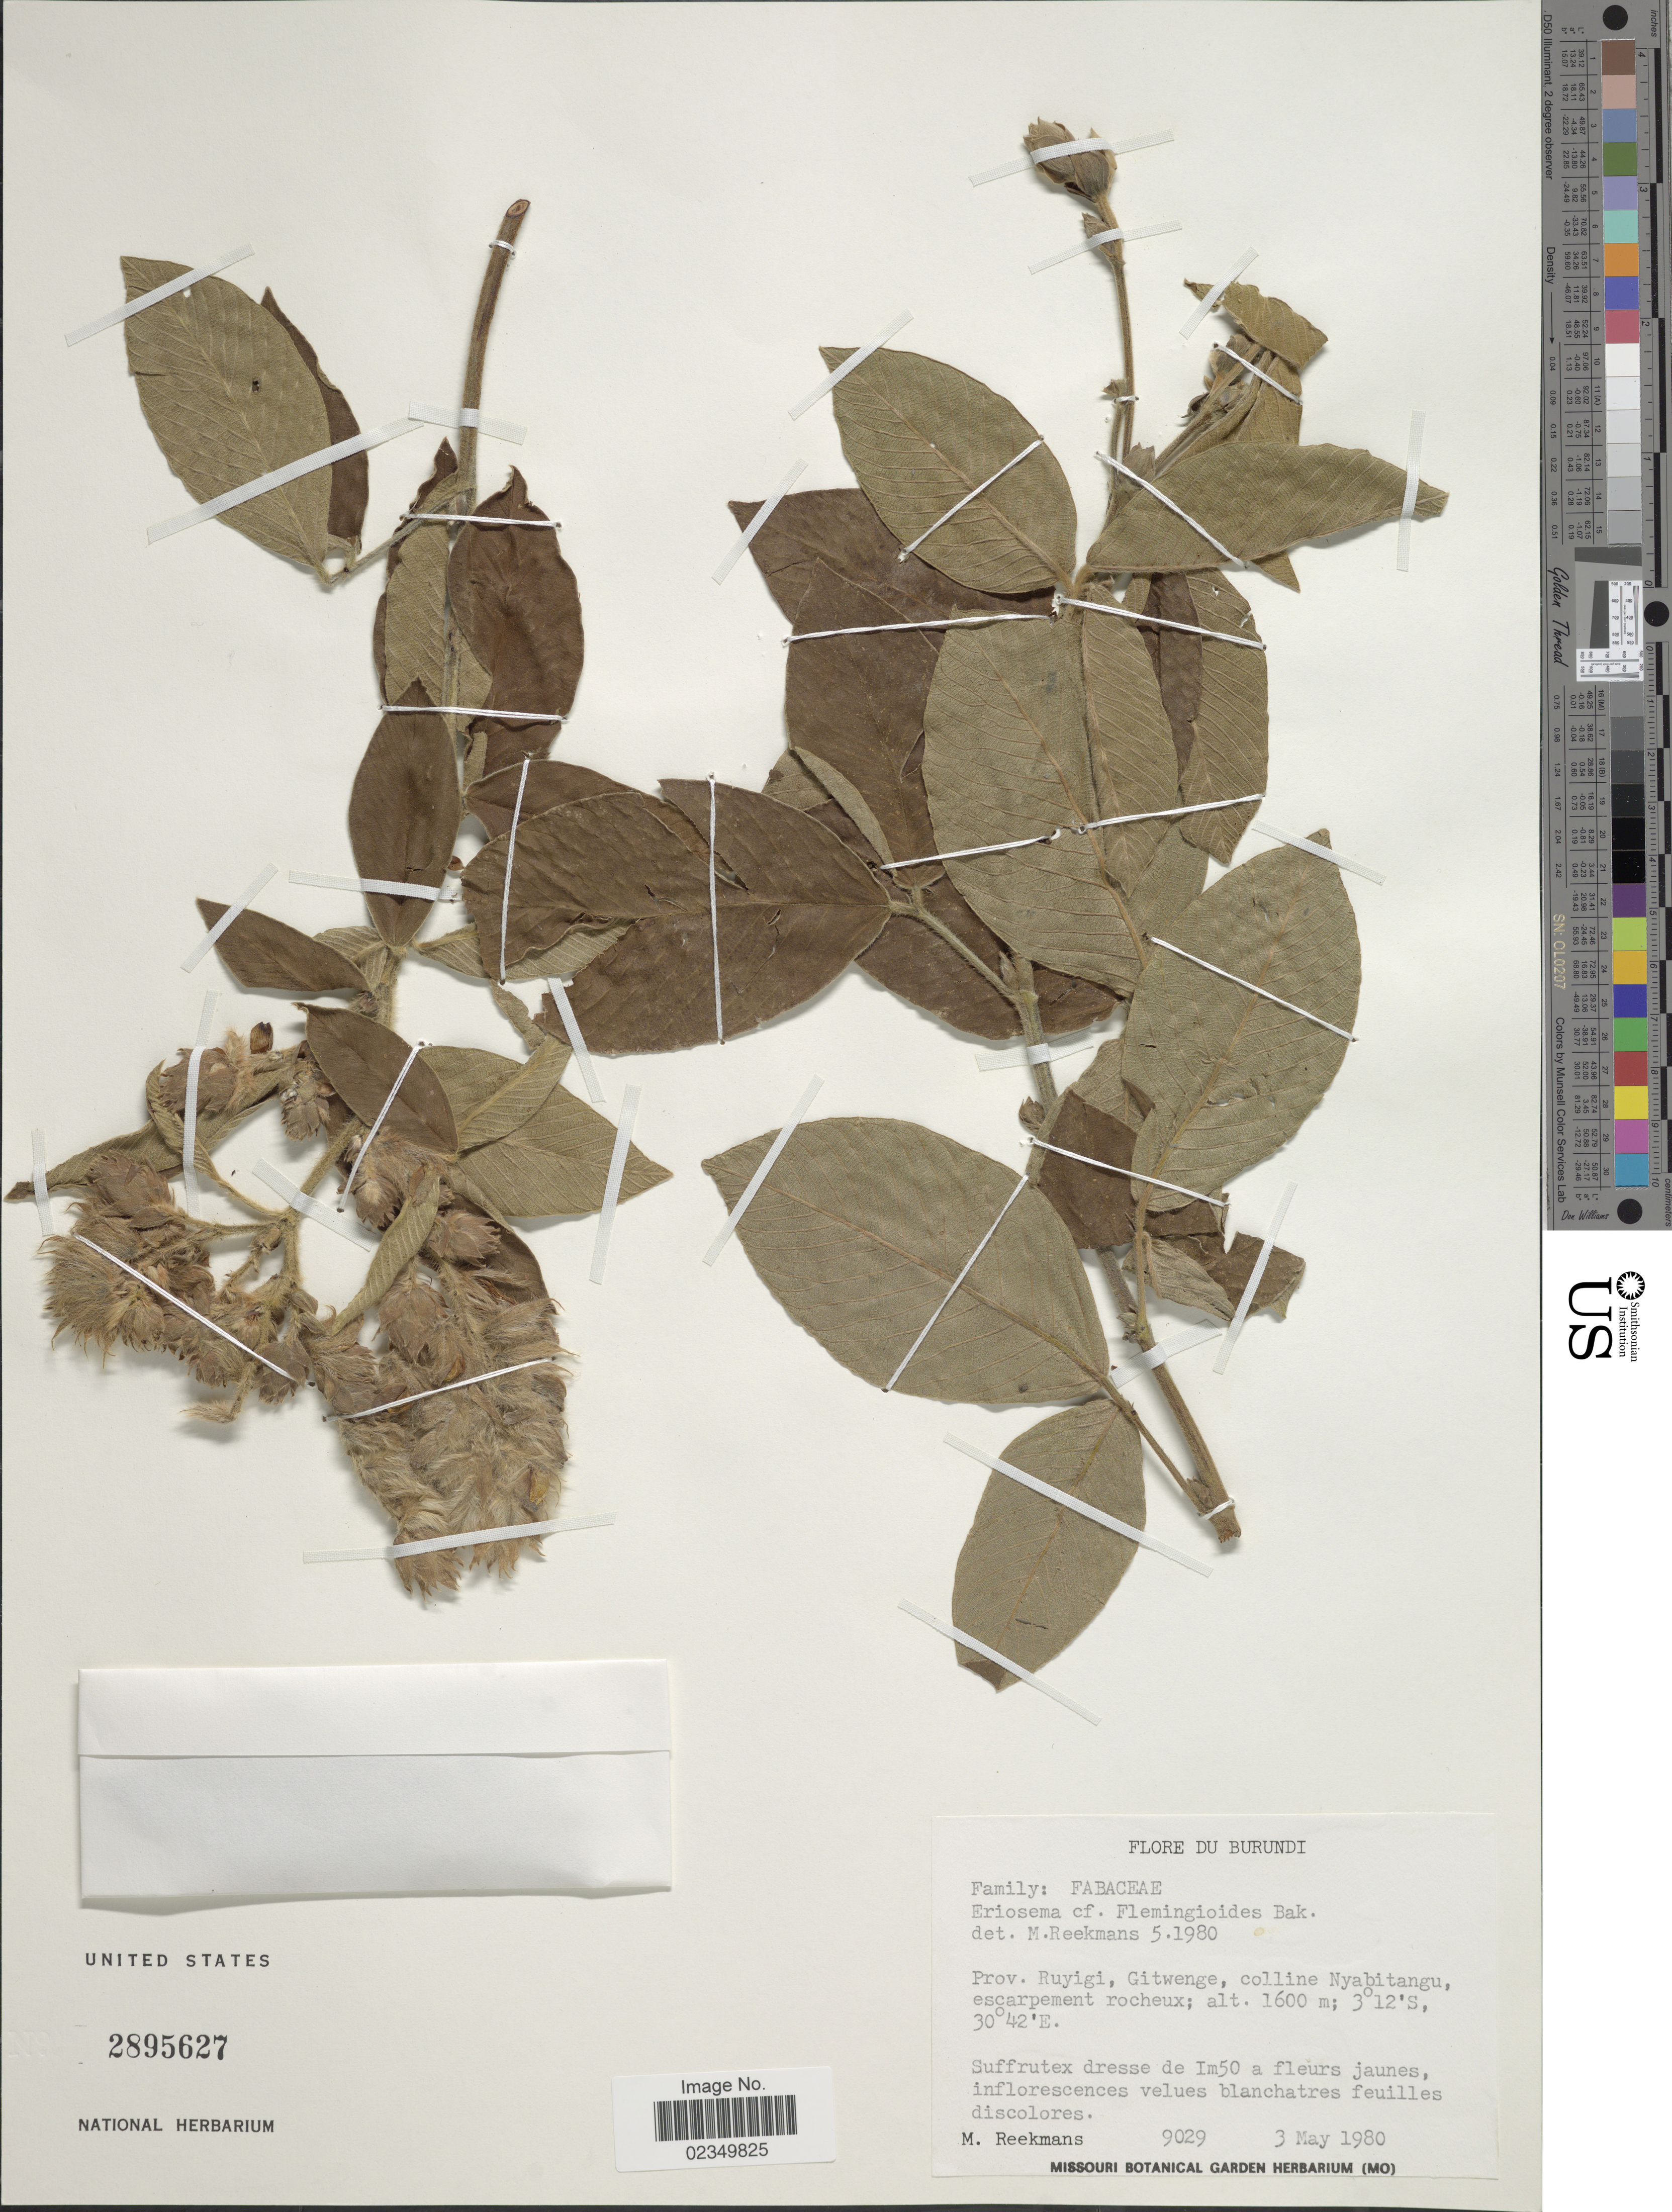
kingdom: Plantae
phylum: Tracheophyta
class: Magnoliopsida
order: Fabales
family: Fabaceae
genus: Eriosema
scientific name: Eriosema flemingioides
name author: Baker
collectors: M. Reekmans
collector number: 9029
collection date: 1980-05-03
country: Burundi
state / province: Ruyigi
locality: Du Burundi, Gitwenge, colline Nyabitangu, escarpement rocheux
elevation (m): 1600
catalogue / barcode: US 2895627